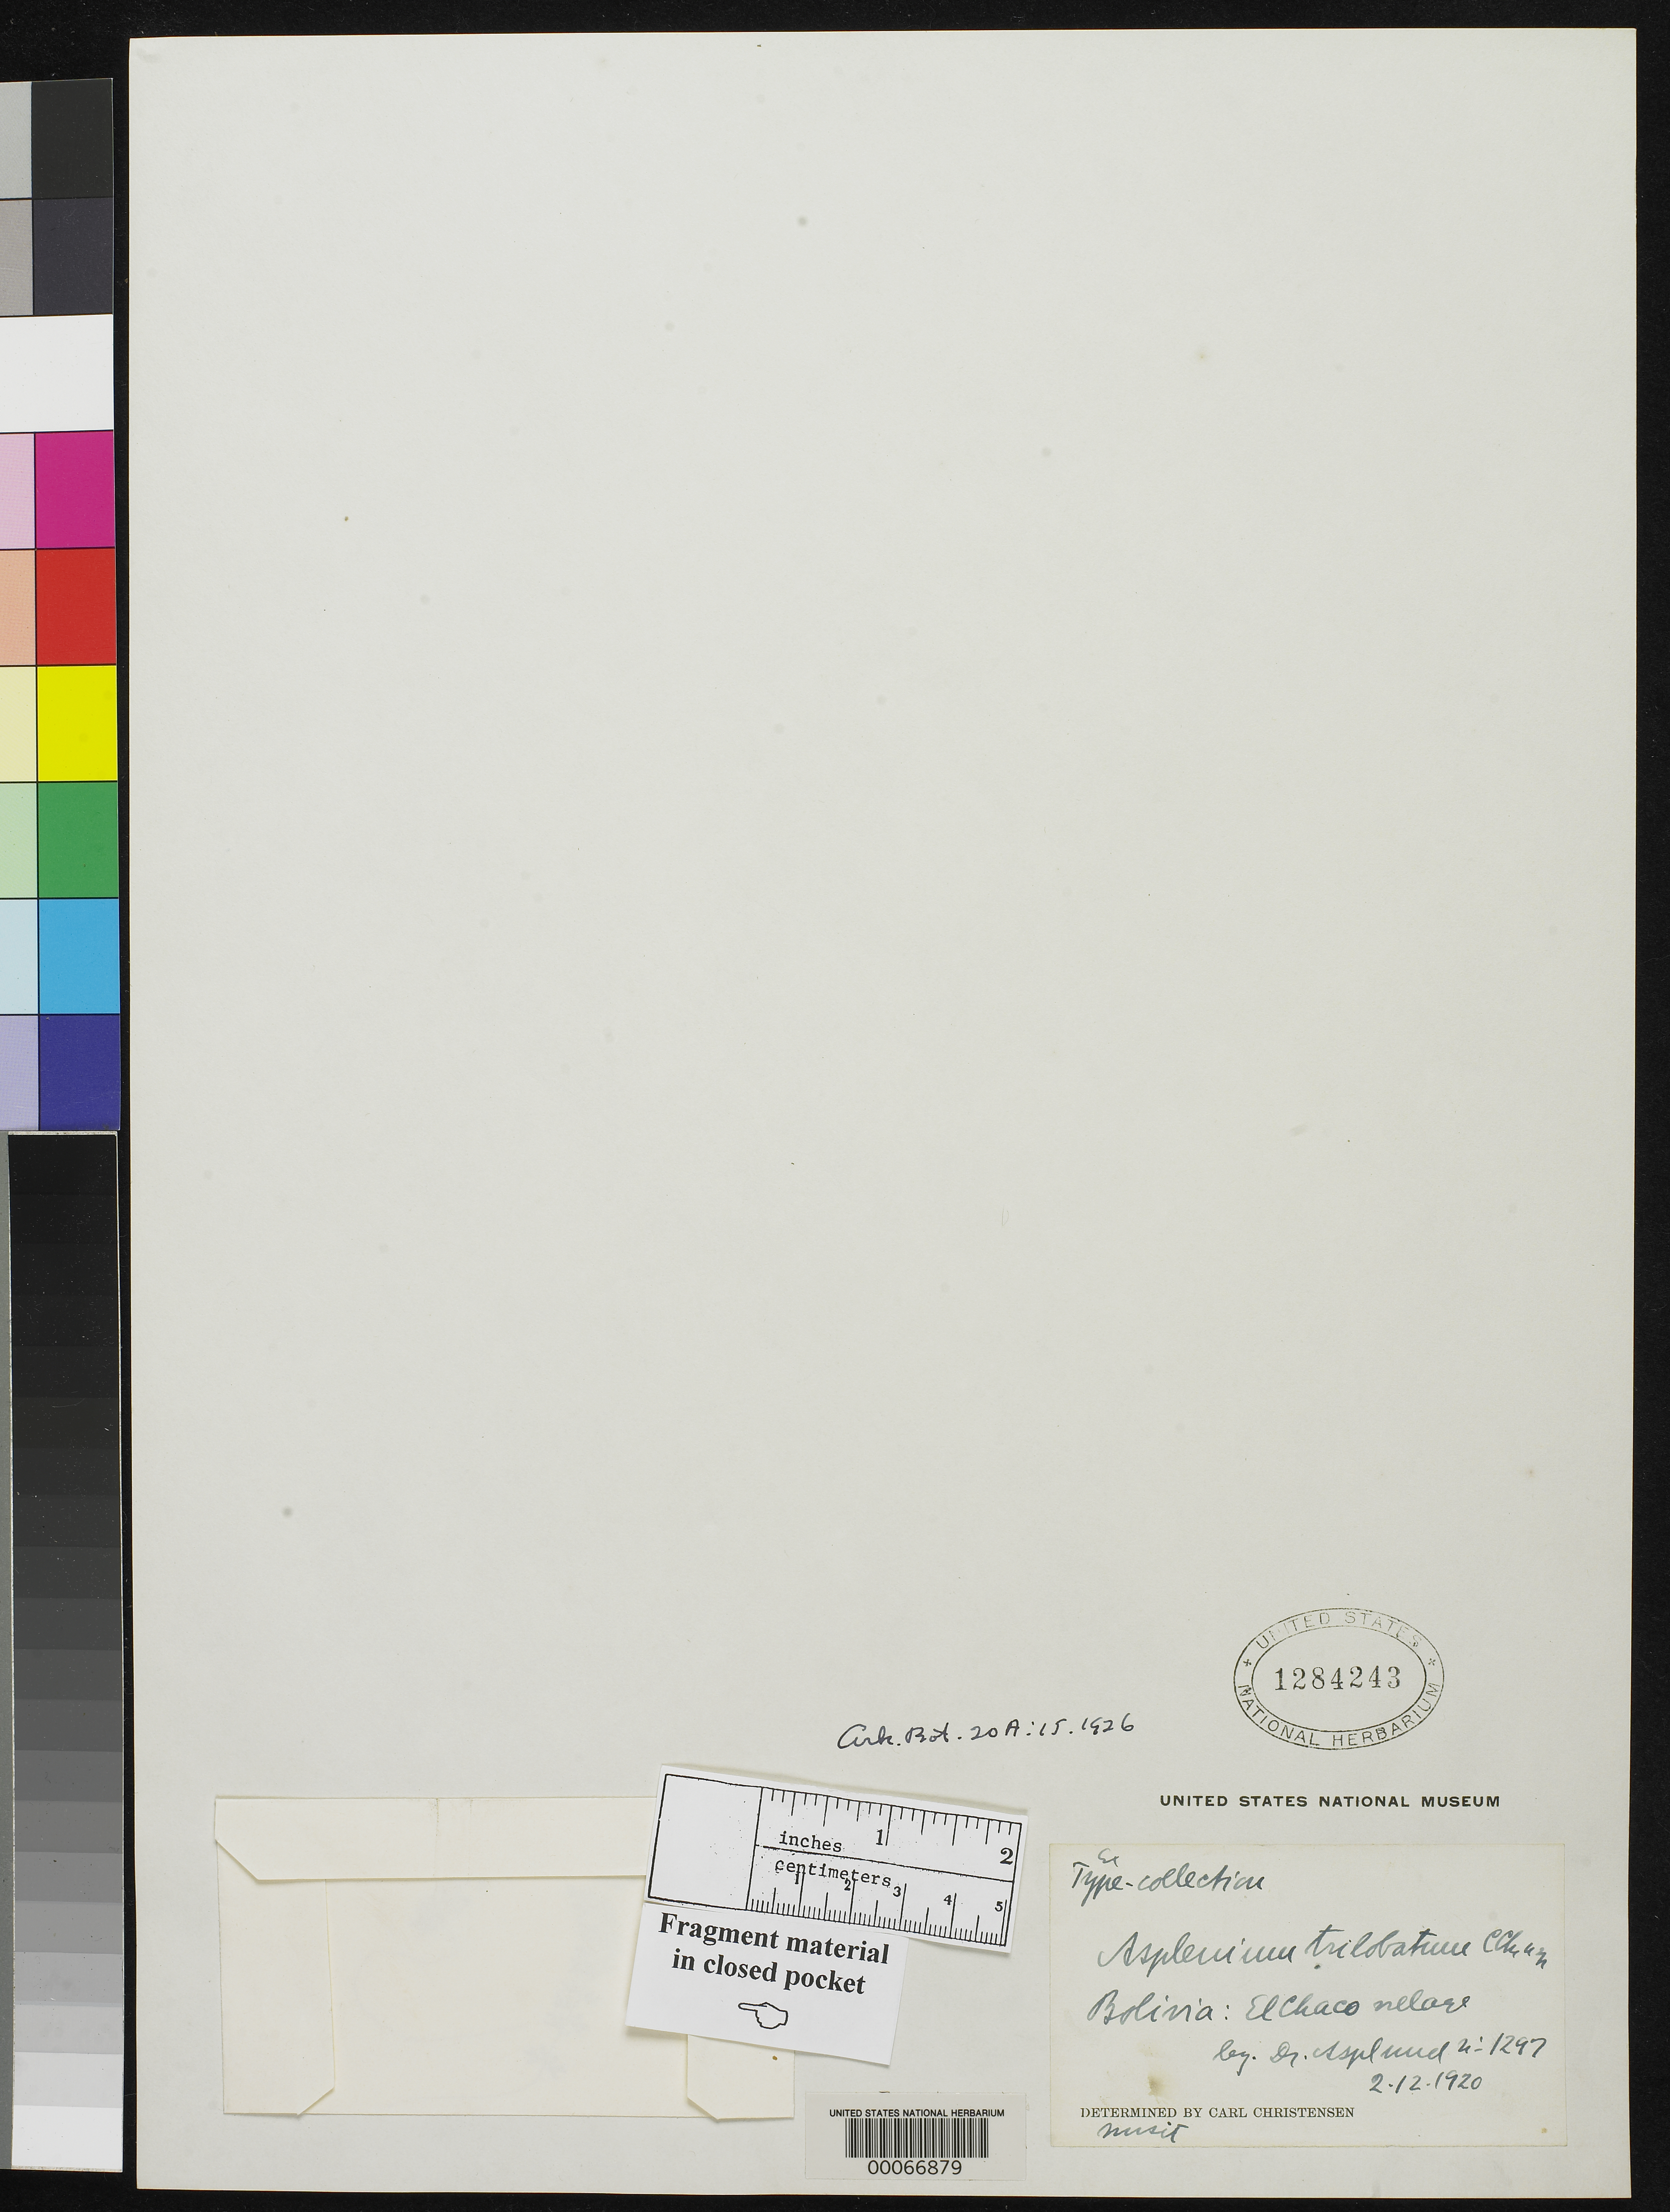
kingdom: Plantae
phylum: Tracheophyta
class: Polypodiopsida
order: Polypodiales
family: Aspleniaceae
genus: Asplenium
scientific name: Asplenium trilobatum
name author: C. Chr.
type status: Type Fragment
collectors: E. Asplund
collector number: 1297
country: Bolivia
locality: El Chaco.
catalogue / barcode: US 1284243